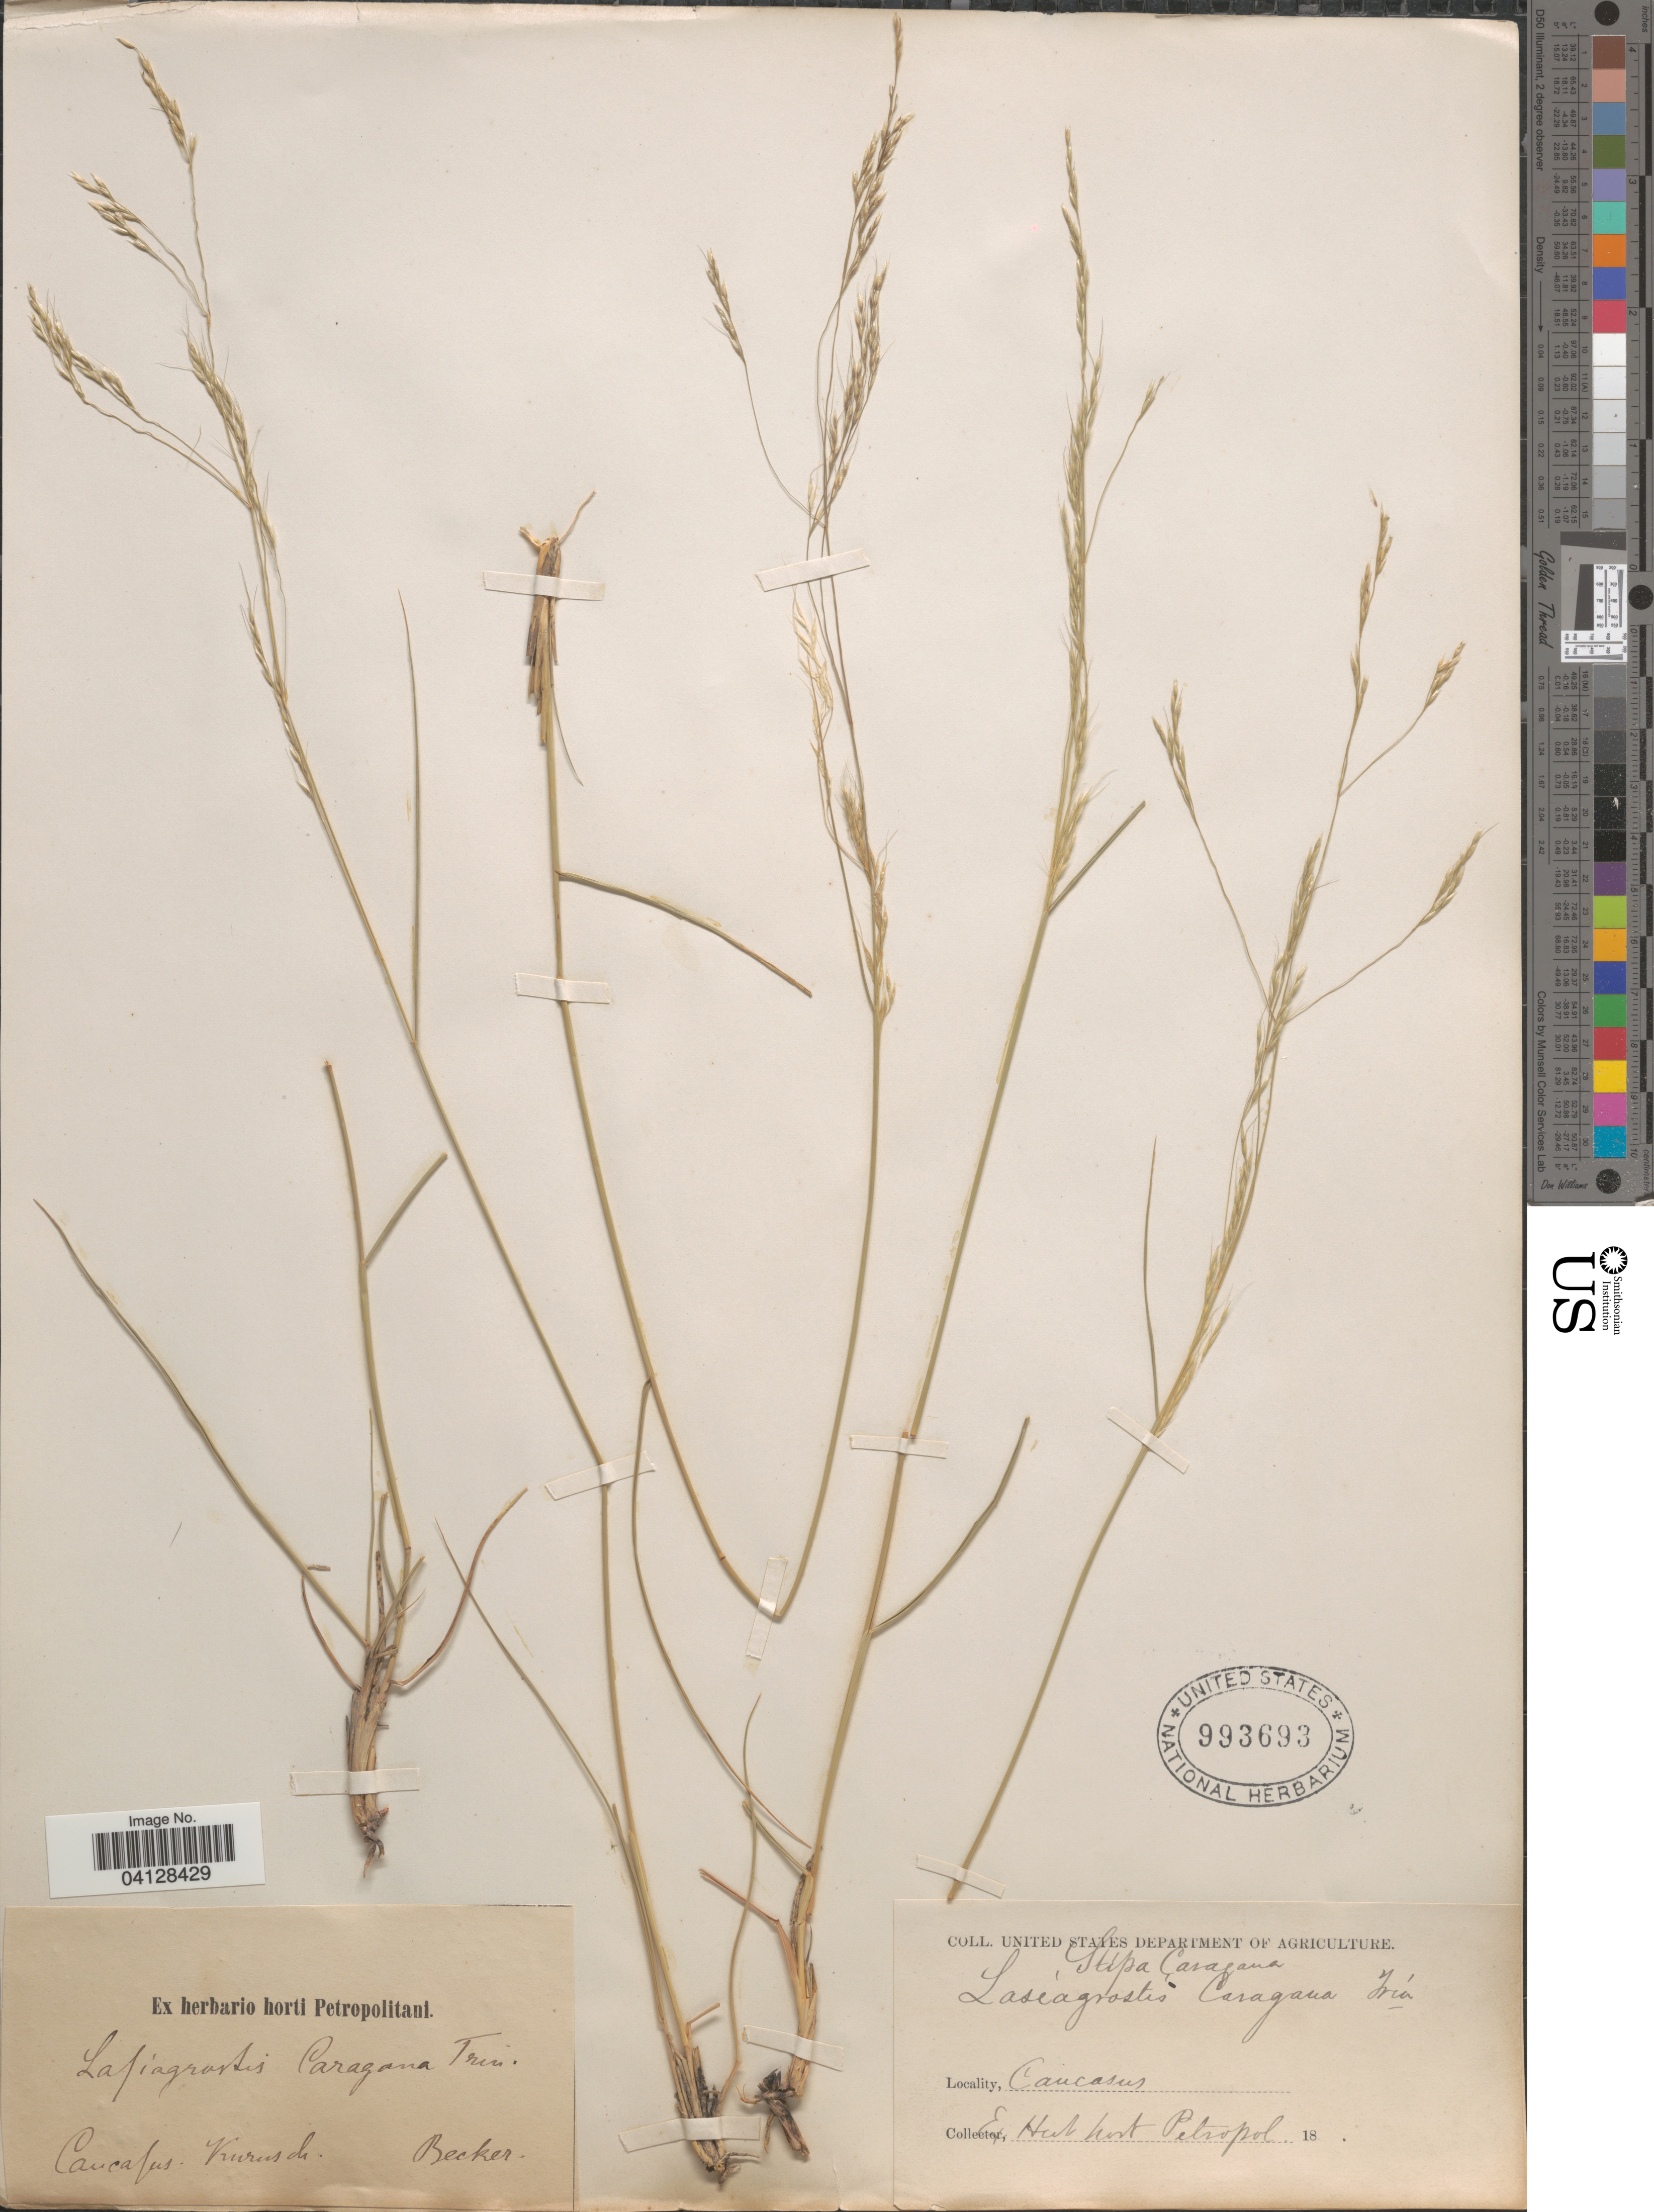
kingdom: Plantae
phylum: Tracheophyta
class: Liliopsida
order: Poales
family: Poaceae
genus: Lasiagrostis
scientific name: Lasiagrostis caragana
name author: (Trin.) Trin. & Rupr.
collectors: -. Becker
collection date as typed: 18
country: Russian Federation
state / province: Dagestan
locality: Caucasus. Kurusch.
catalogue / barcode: US 993693